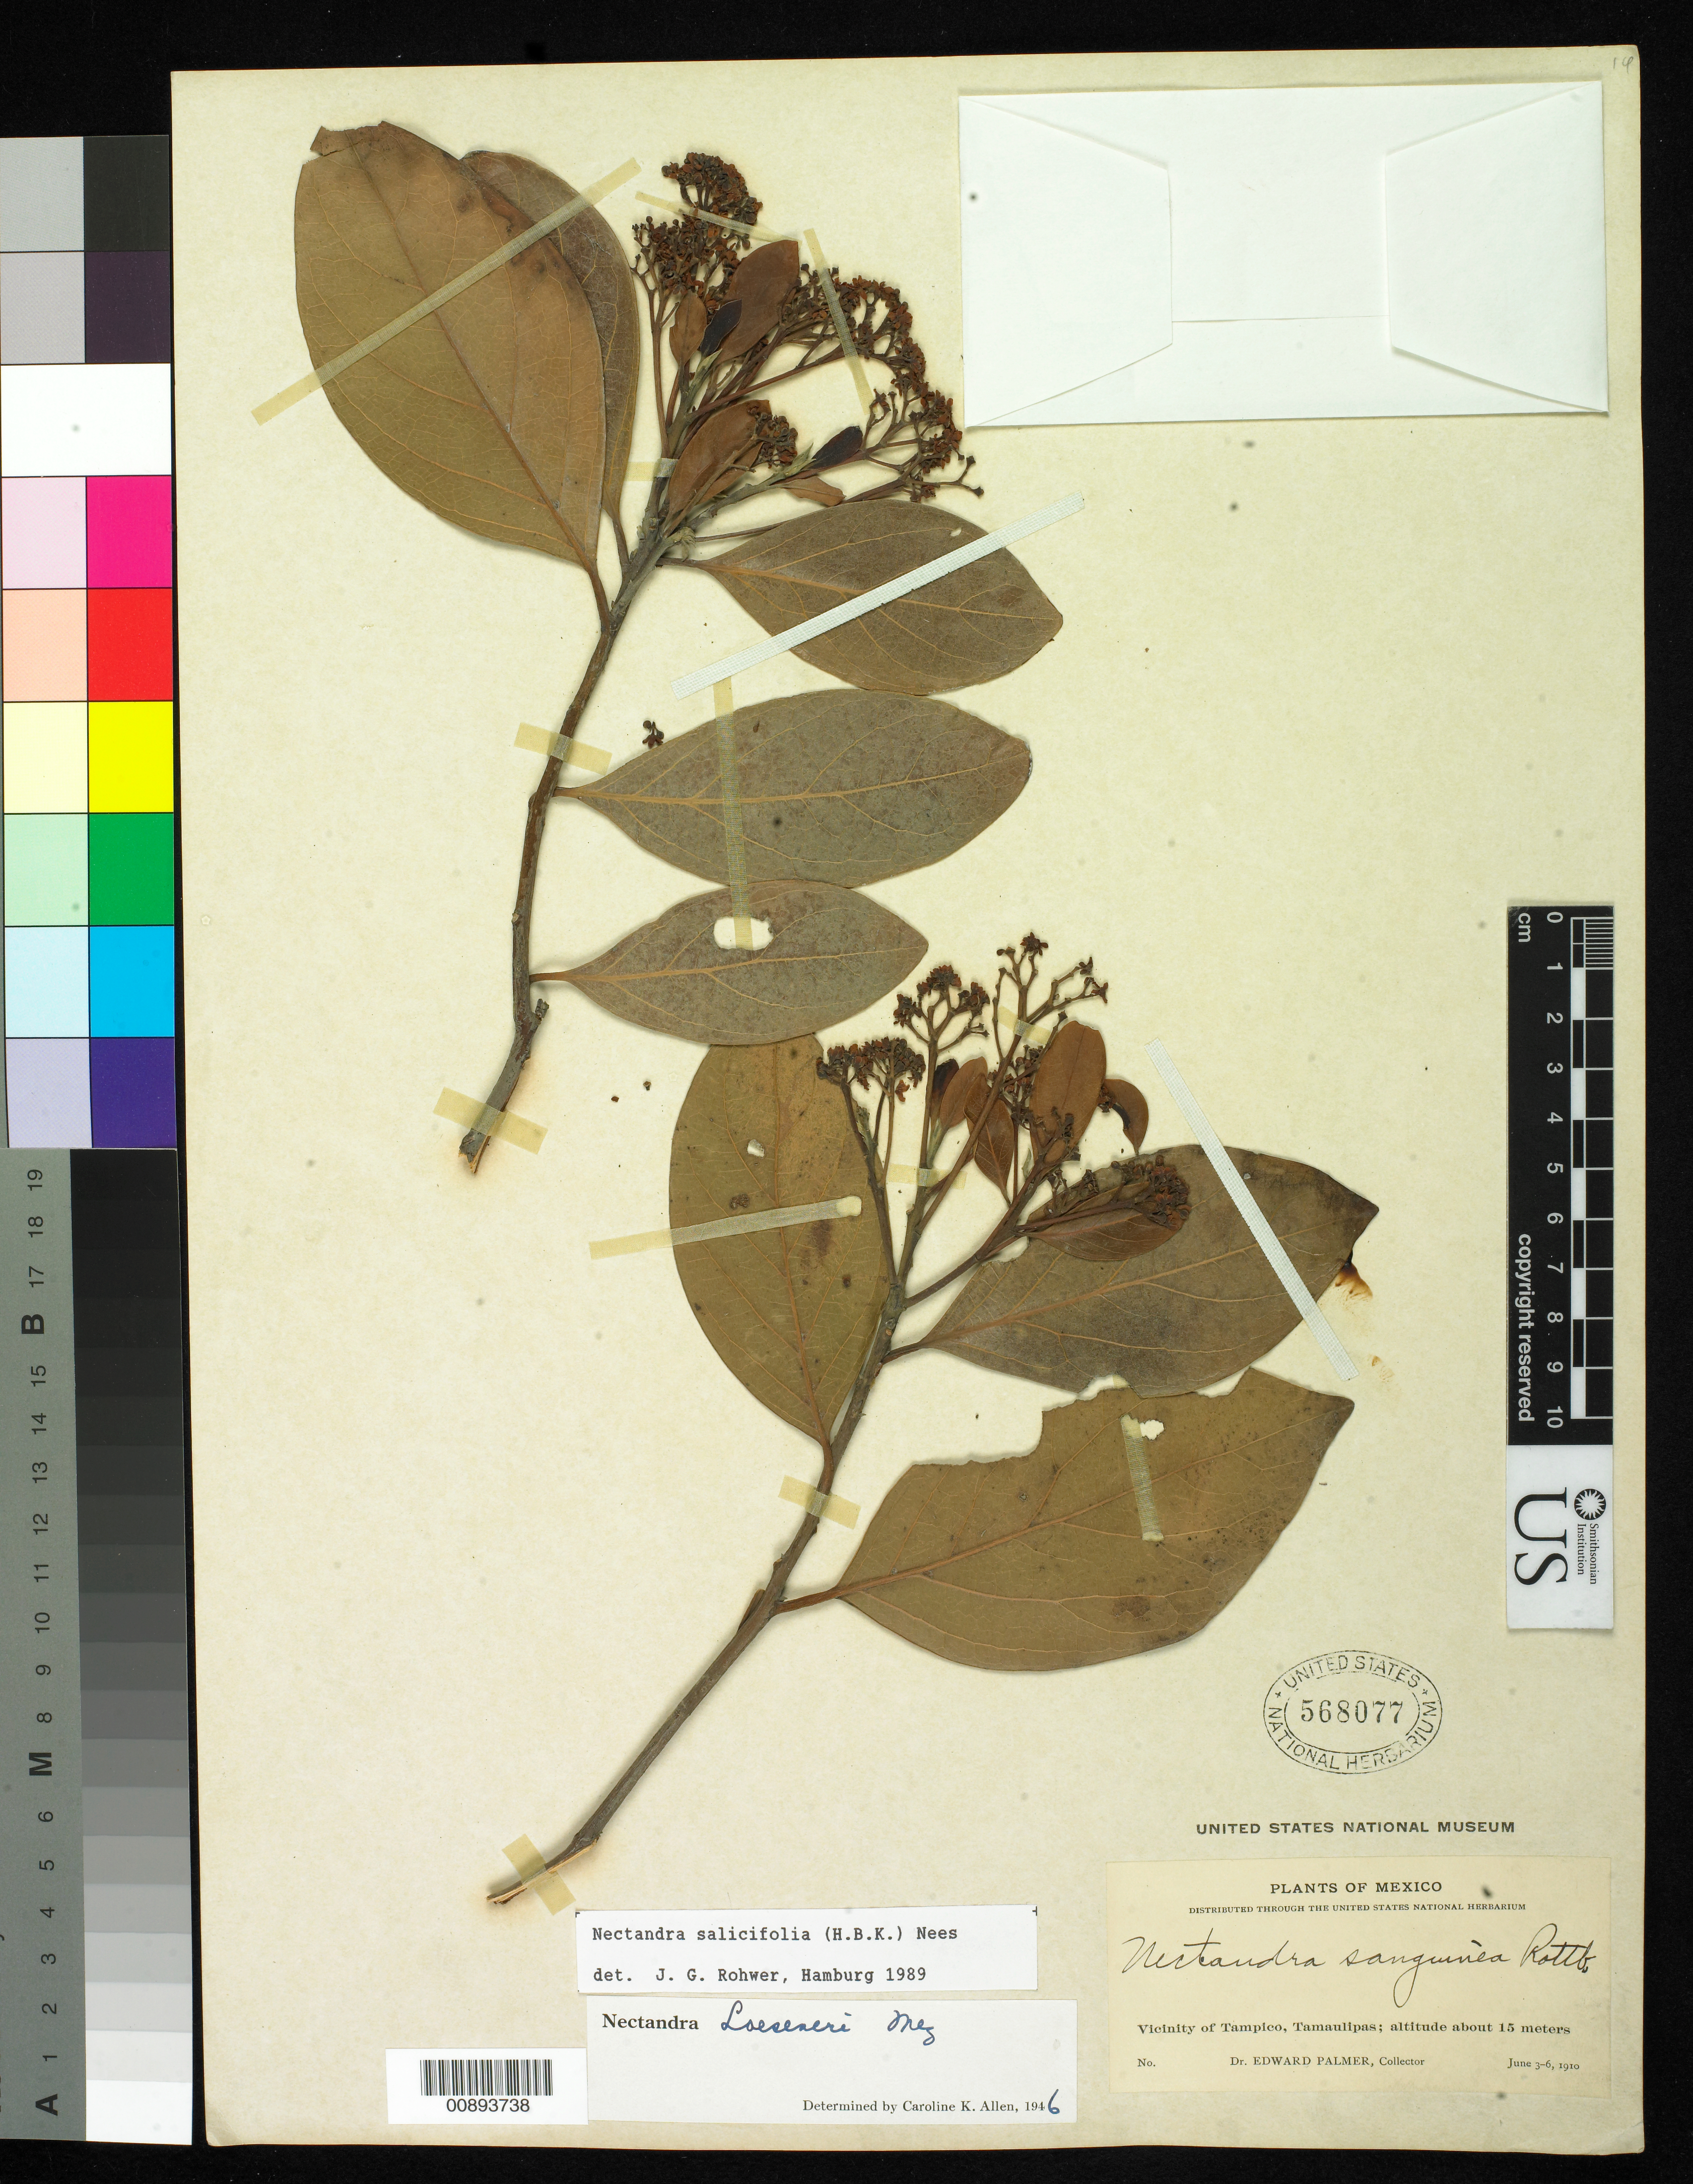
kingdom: Plantae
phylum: Tracheophyta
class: Magnoliopsida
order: Laurales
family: Lauraceae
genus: Damburneya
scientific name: Damburneya salicifolia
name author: (Kunth) Trofimov & Rohwer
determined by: Strong, Mark T., (BOT), Smithsonian Institution - National Museum of Natural History (UNITED STATES)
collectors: E. Palmer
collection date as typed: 03 Jun 1910 to 06 Jun 1910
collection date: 1910-06-03/1910-06-06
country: Mexico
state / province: Tamaulipas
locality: Vicinity of Tampico, Tamaulipas.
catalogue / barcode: US 568077